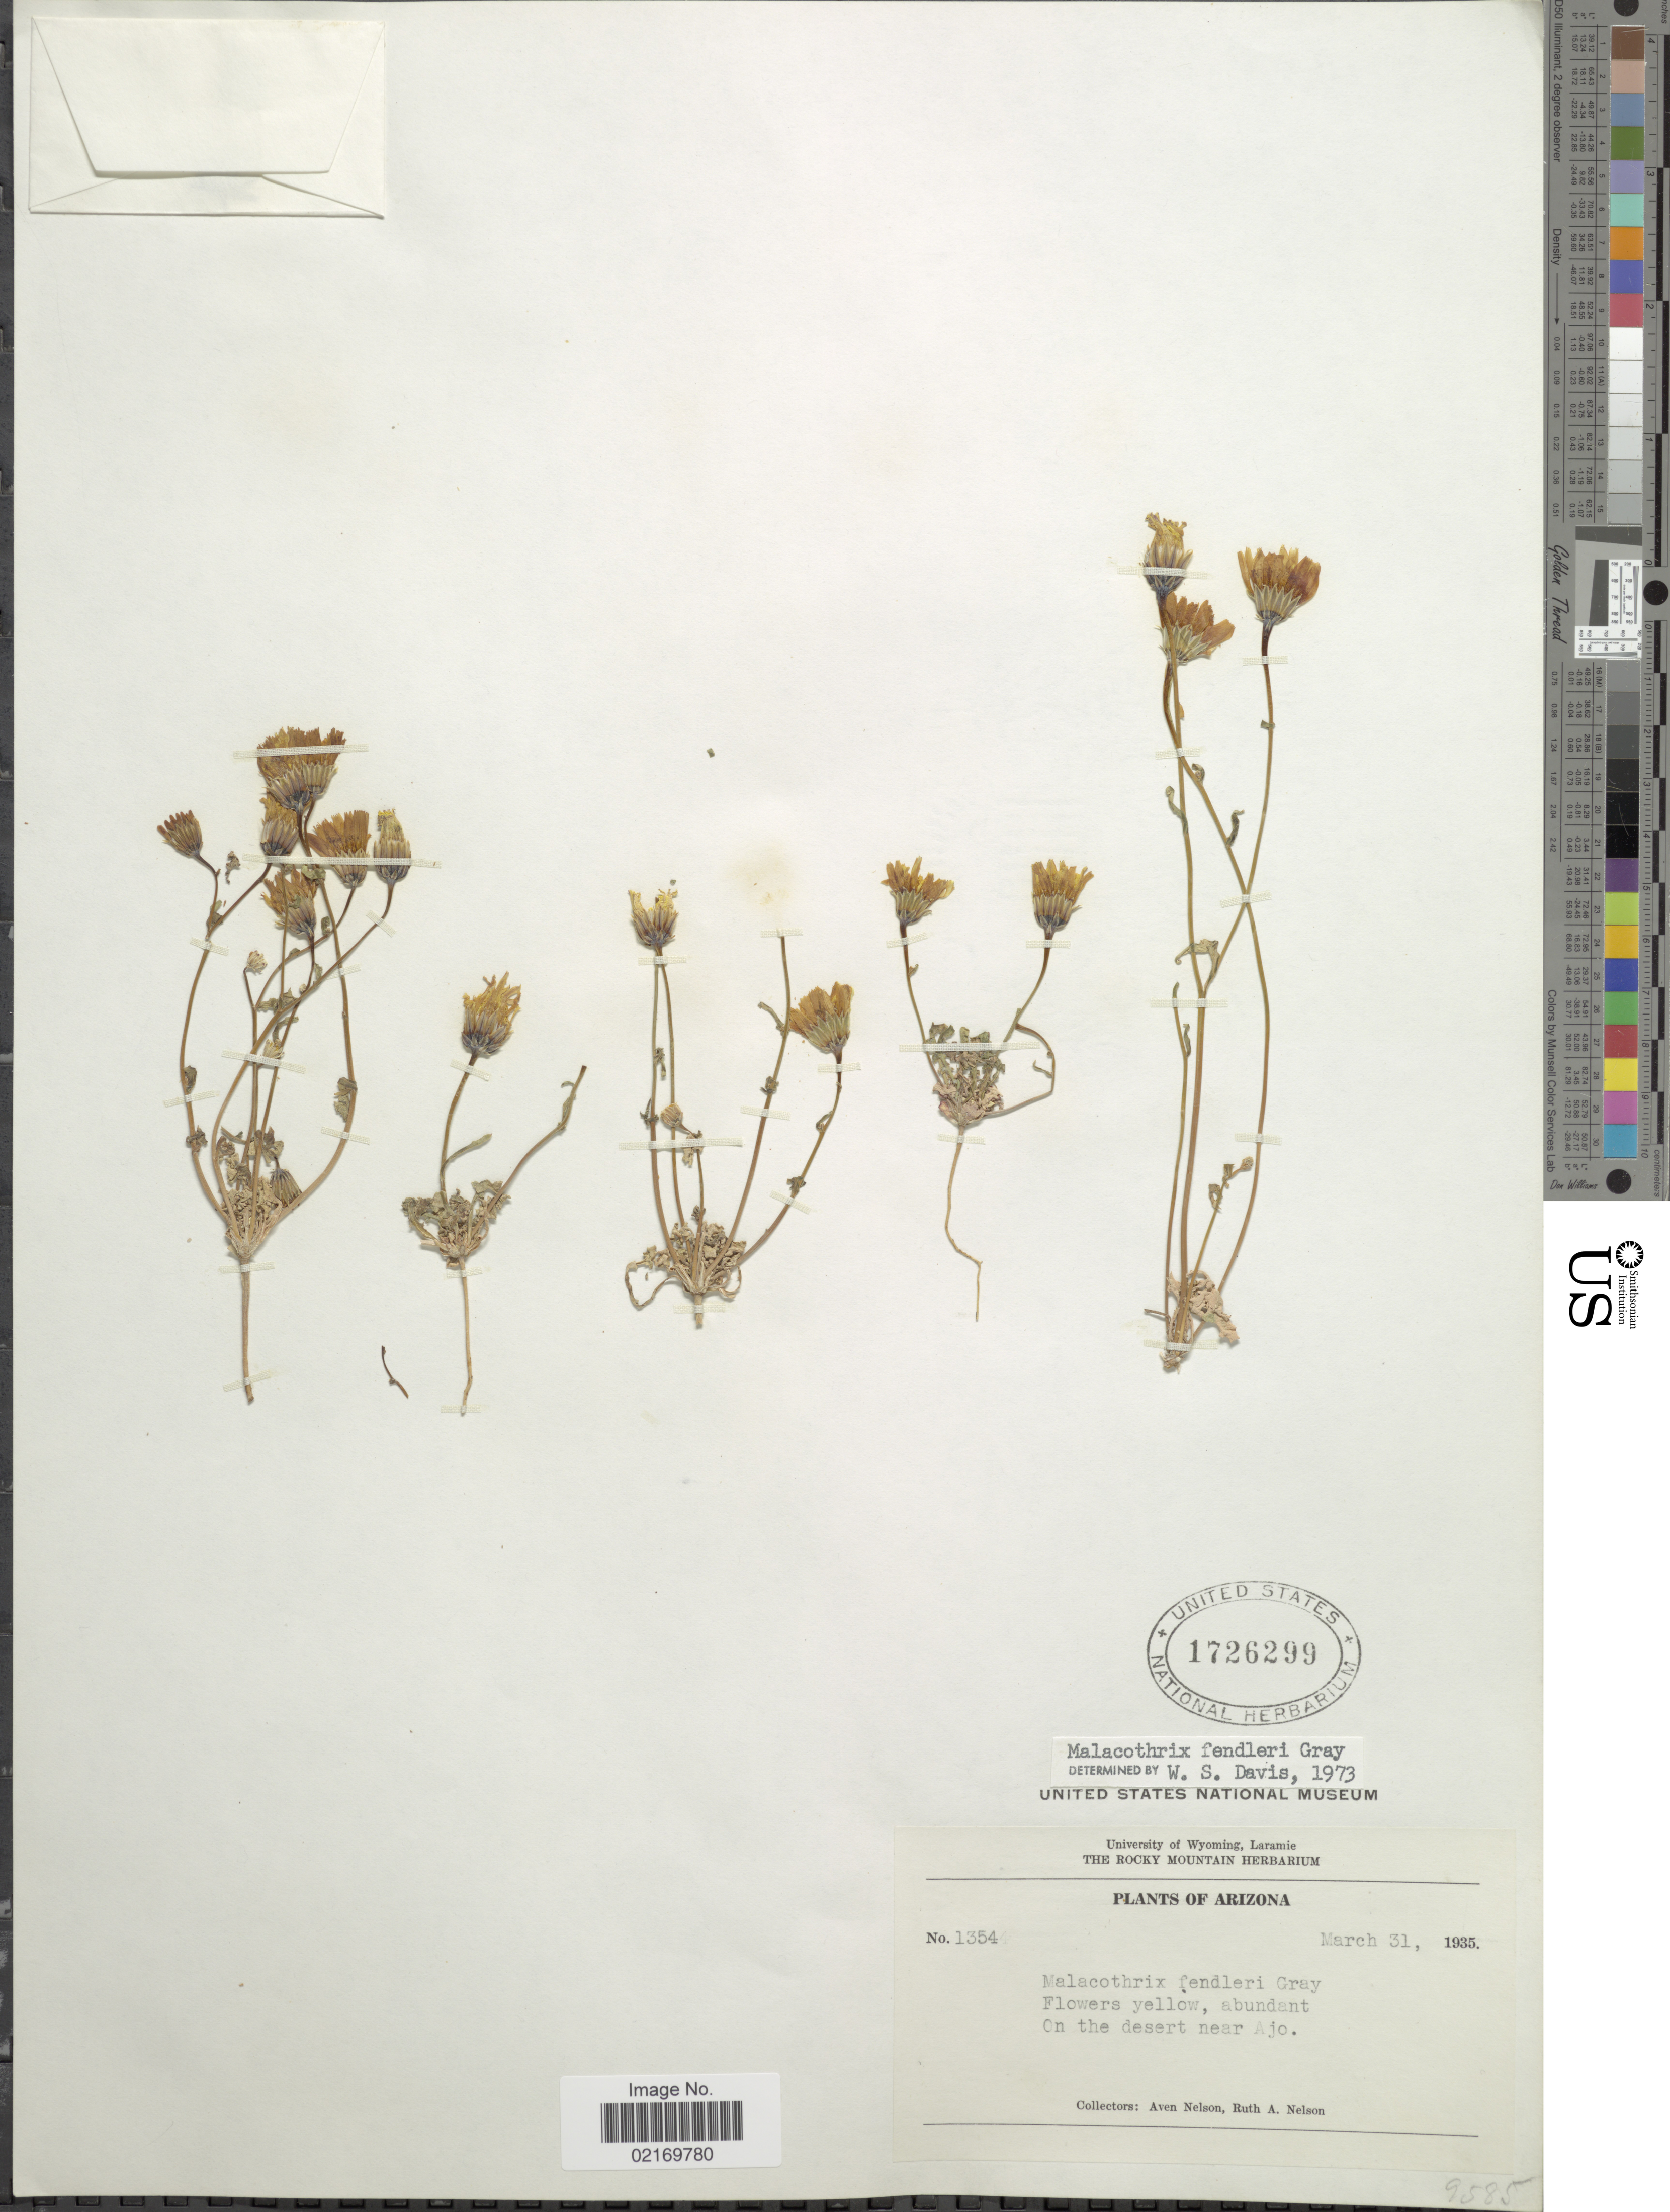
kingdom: Plantae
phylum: Tracheophyta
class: Magnoliopsida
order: Asterales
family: Asteraceae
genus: Malacothrix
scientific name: Malacothrix fendleri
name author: A. Gray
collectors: A. Nelson & R. A. Nelson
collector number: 1354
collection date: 1935-03-31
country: United States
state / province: Arizona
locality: Near Ajo.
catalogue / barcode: US 1726299